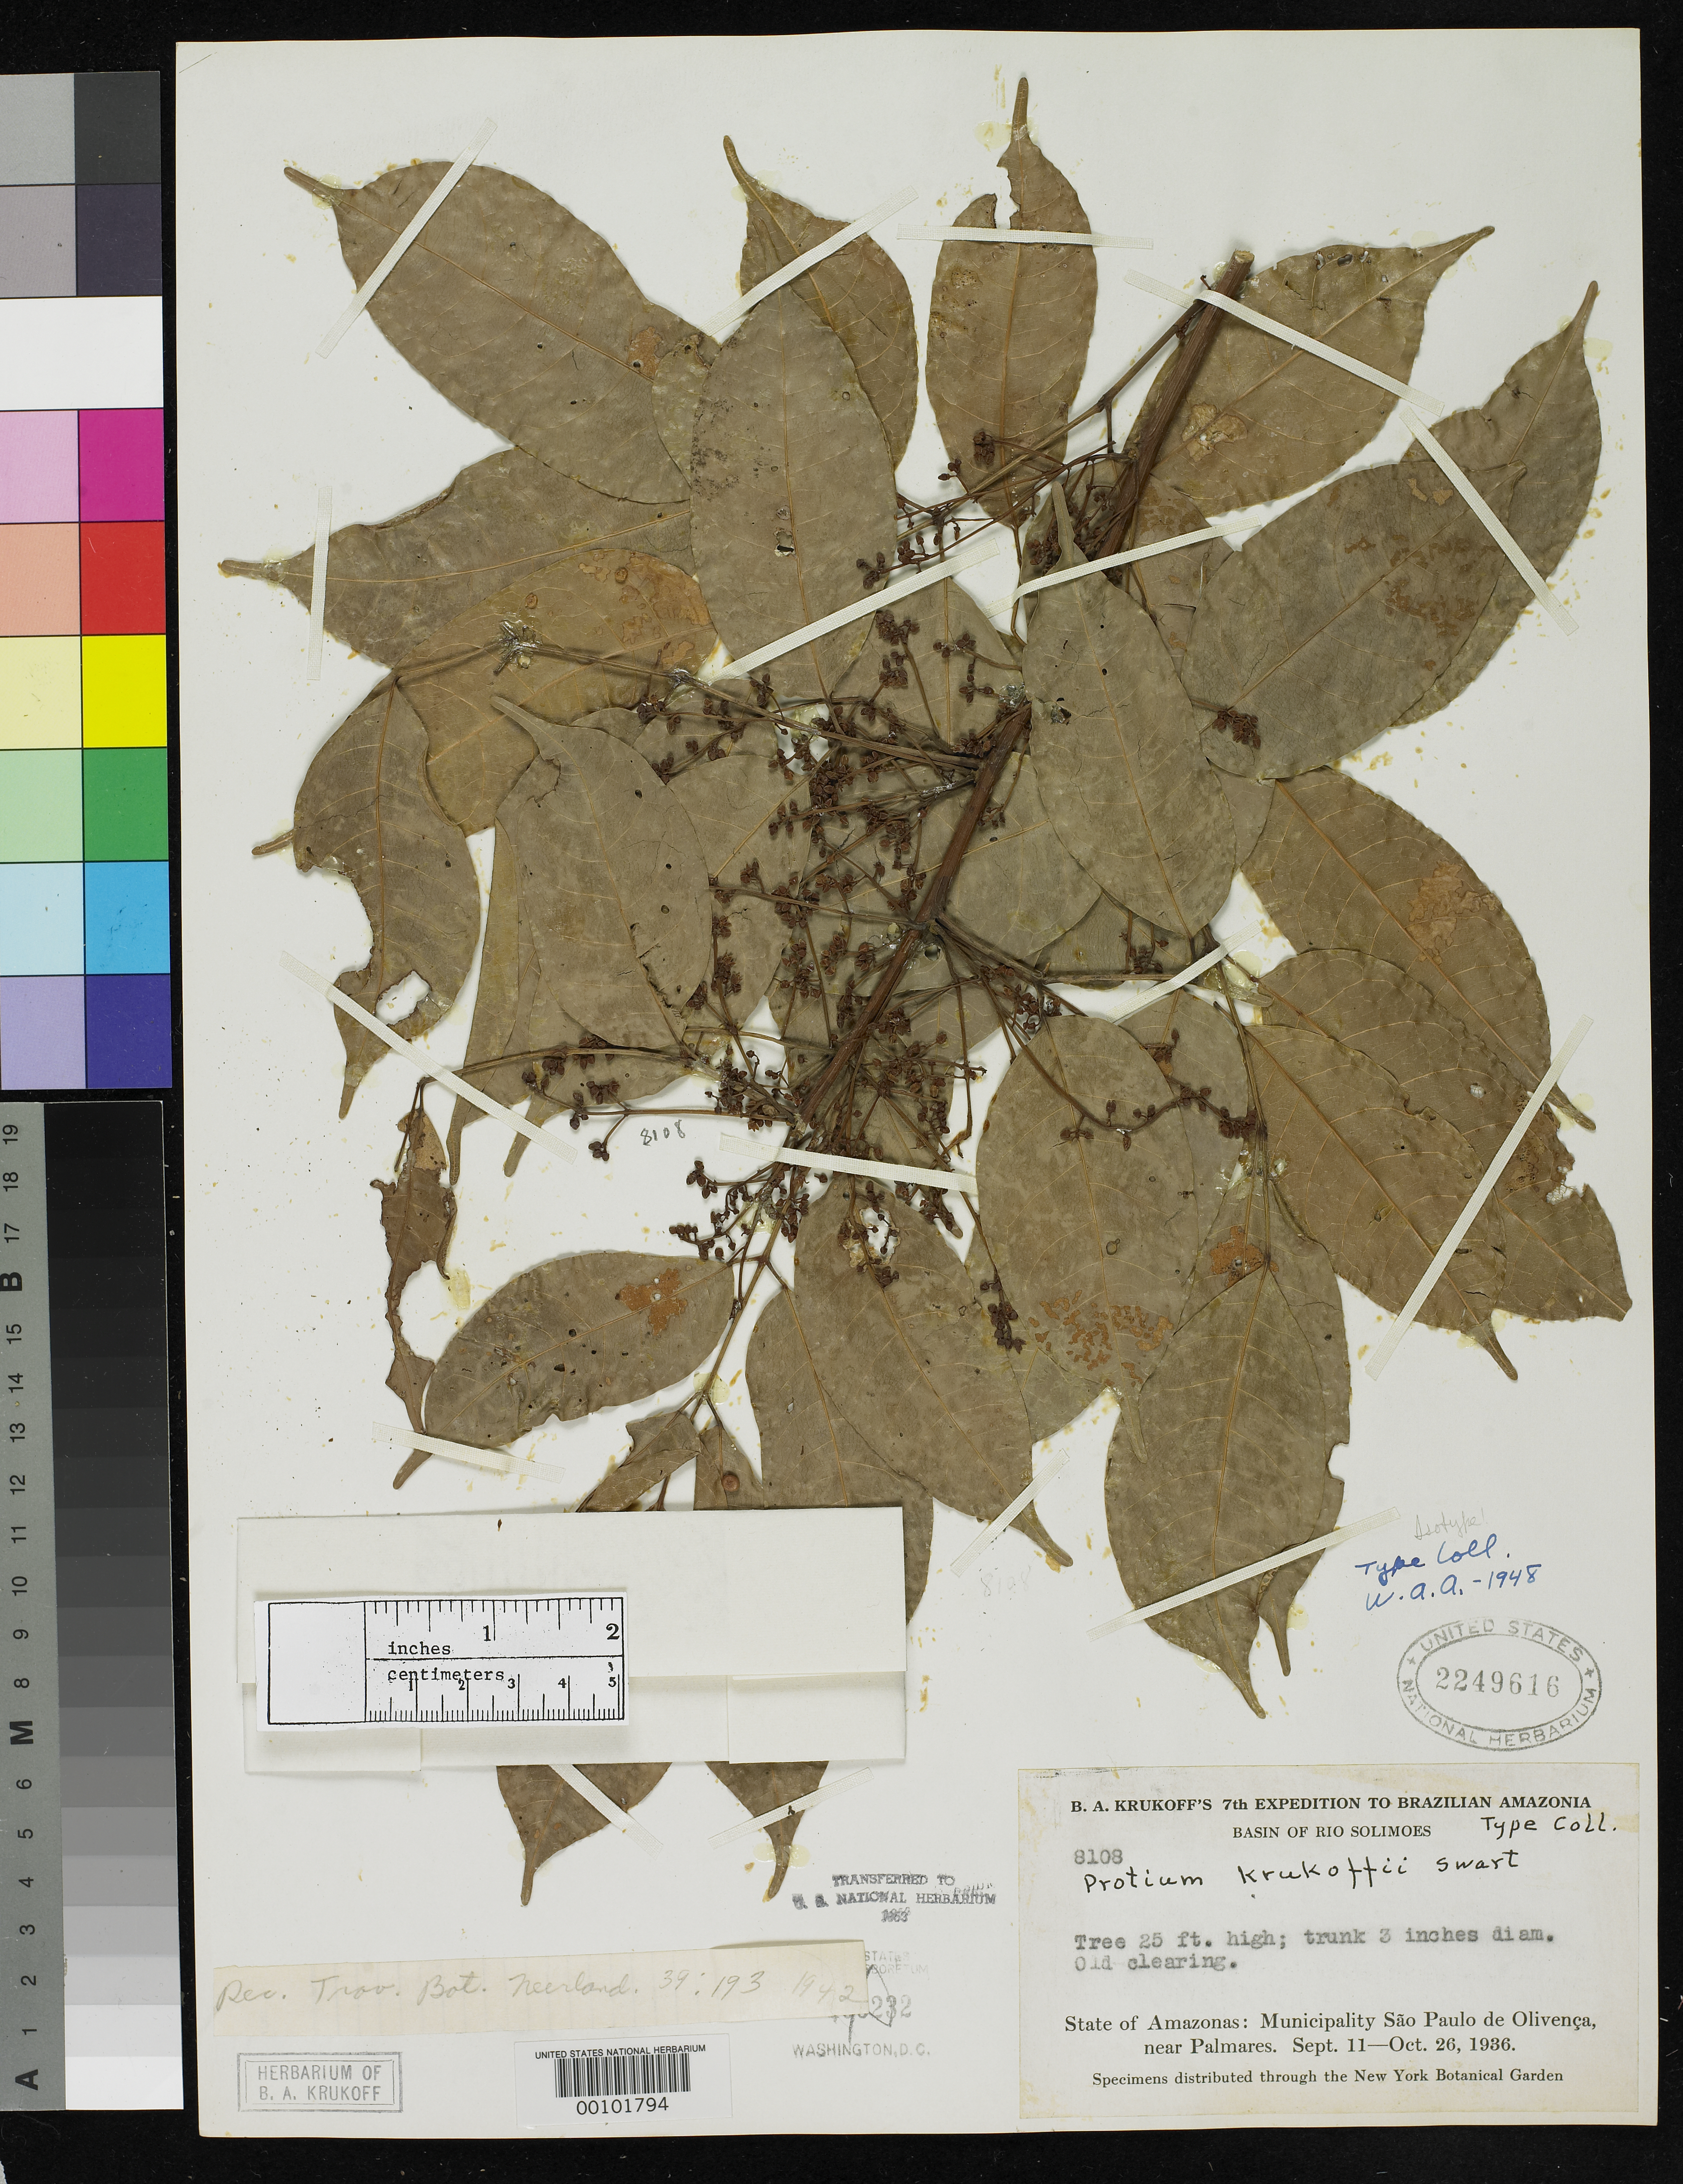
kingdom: Plantae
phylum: Tracheophyta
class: Magnoliopsida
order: Sapindales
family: Burseraceae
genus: Protium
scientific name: Protium krukoffii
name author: Swart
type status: Isotype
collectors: B. A. Krukoff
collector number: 8108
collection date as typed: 11 Sep 1936 to 26 Oct 1936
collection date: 1936-09-11/1936-10-26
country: Brazil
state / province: Amazonas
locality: Sao Paulo de Olivenca near Palmares.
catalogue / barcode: US 2249616